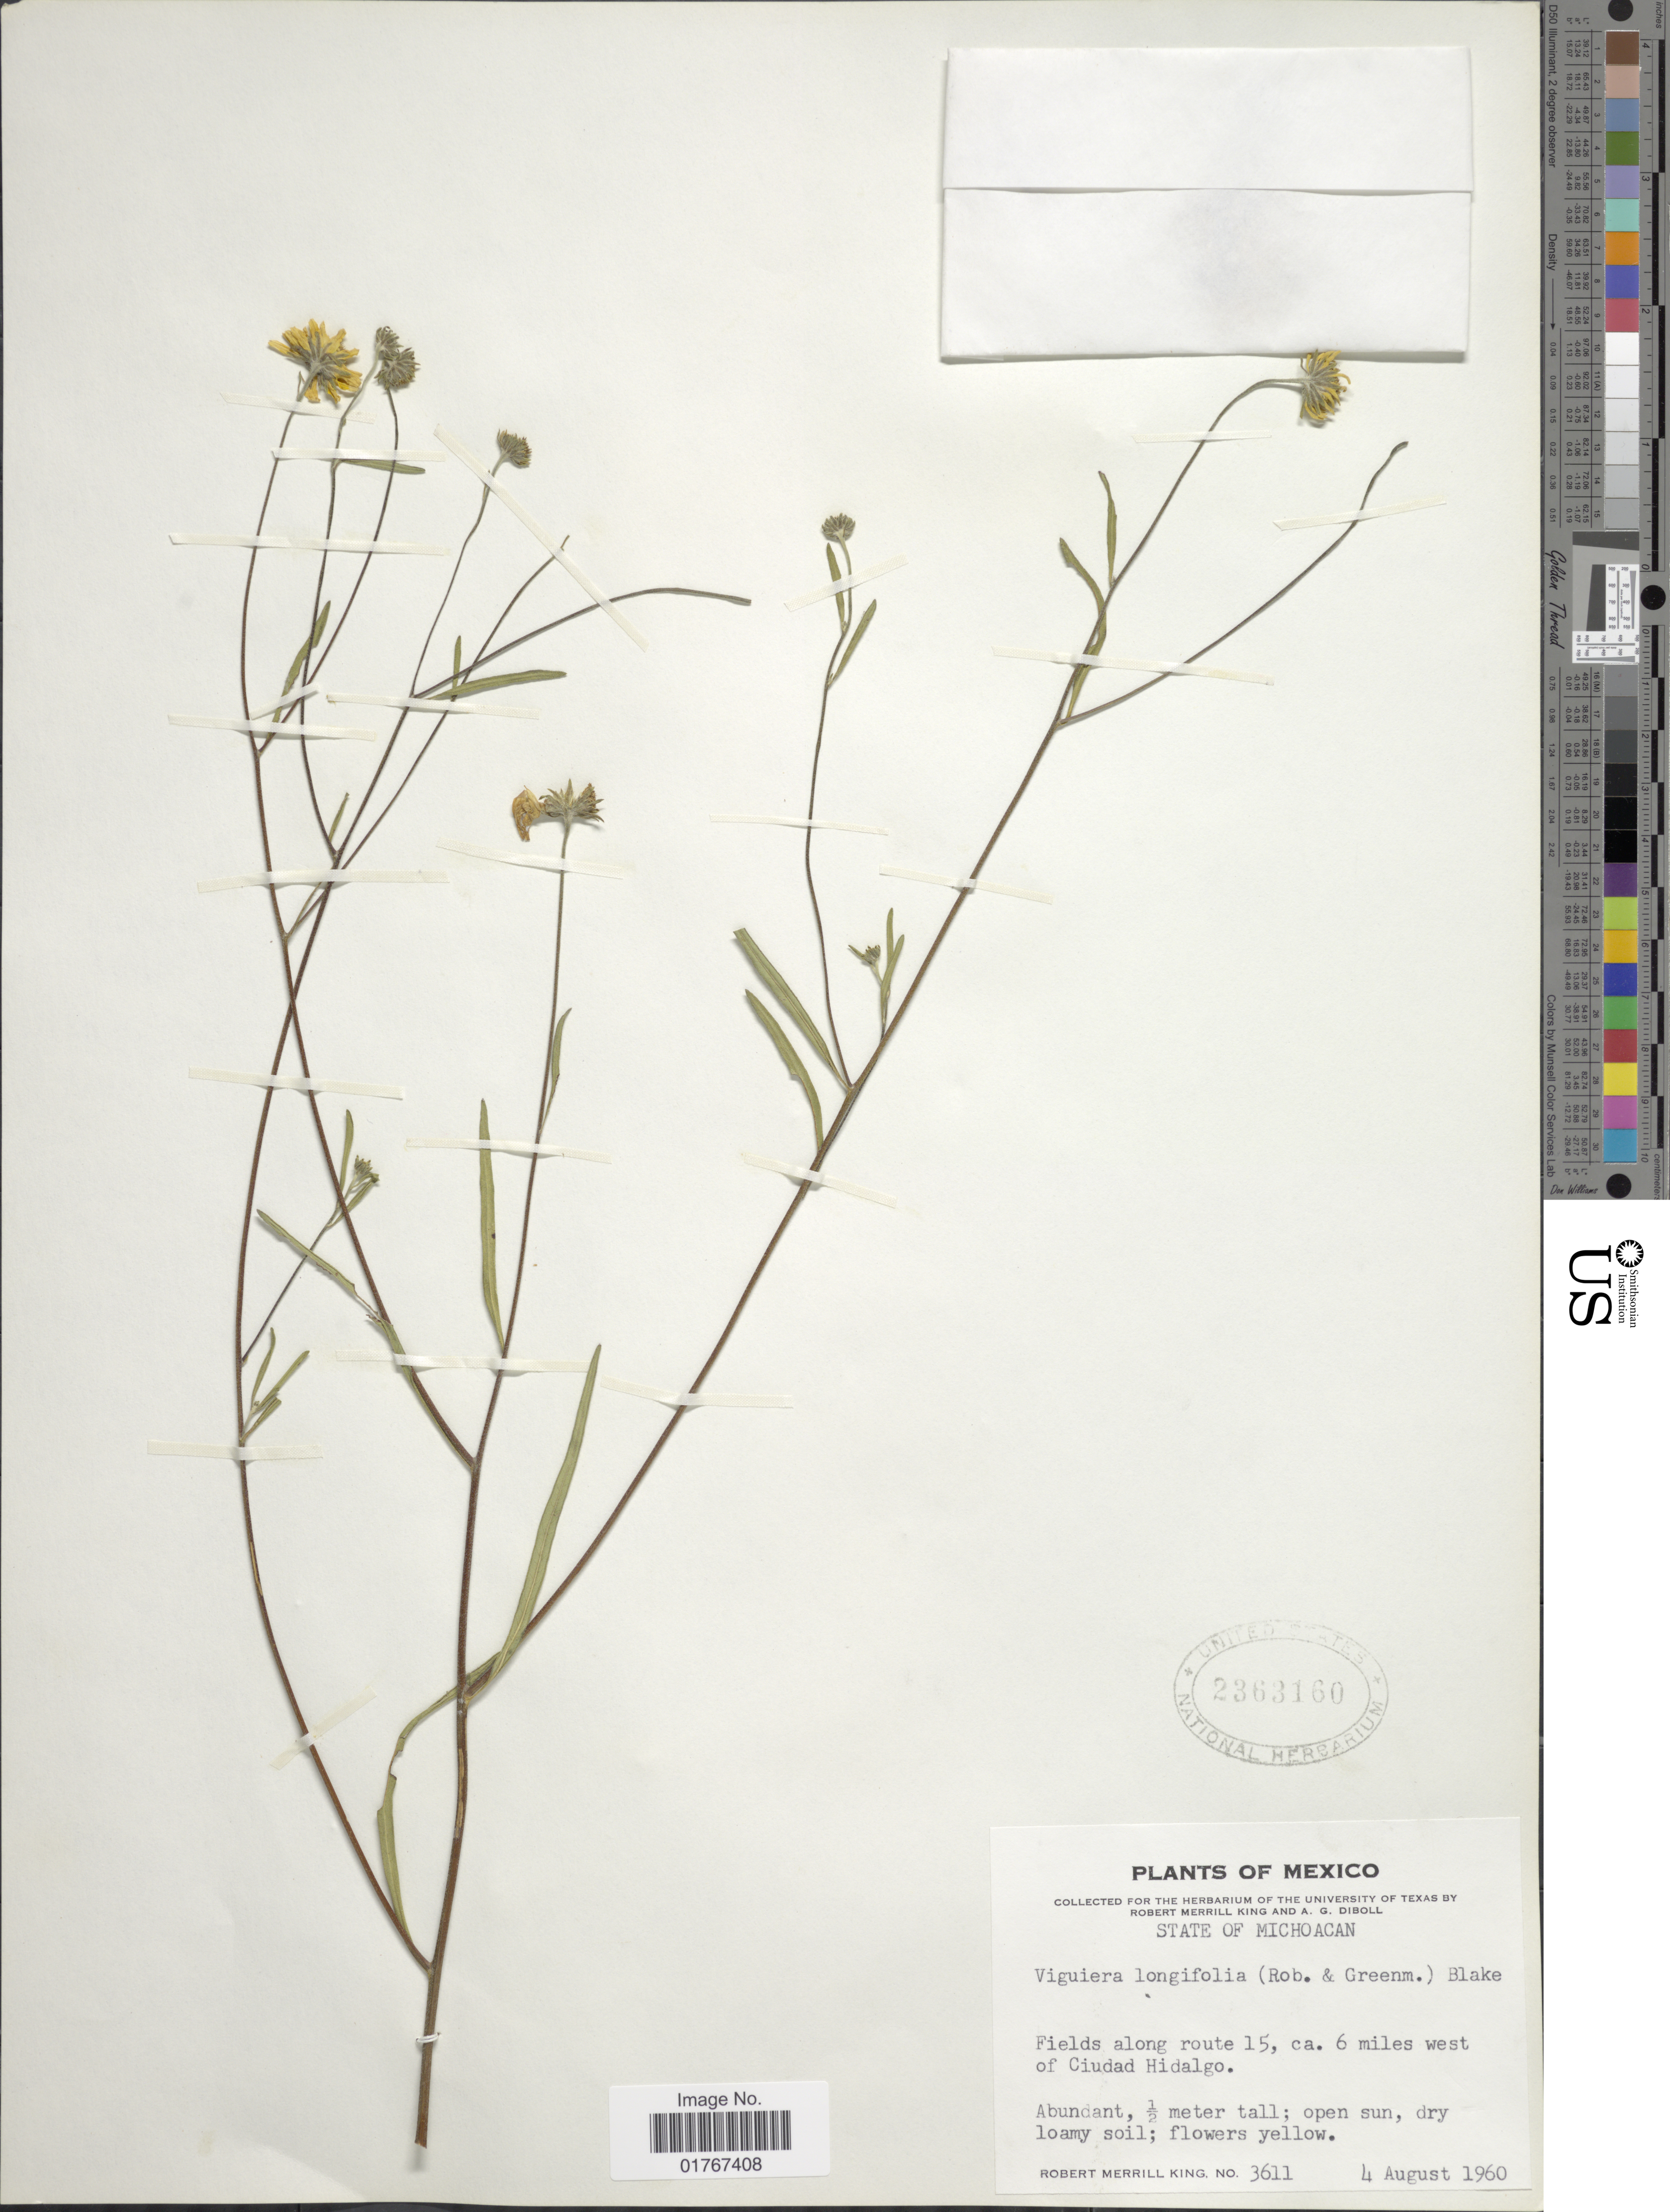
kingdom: Plantae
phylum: Tracheophyta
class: Magnoliopsida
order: Asterales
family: Asteraceae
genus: Heliomeris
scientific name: Heliomeris longifolia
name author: (B.L. Rob.) Cockerell & Greenm.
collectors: R. M. King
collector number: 3611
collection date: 1960-08-04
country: Mexico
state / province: Michoacán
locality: Fields along route 15, ca. 6 miles west of Ciudad Hidalgo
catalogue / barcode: US 2363160